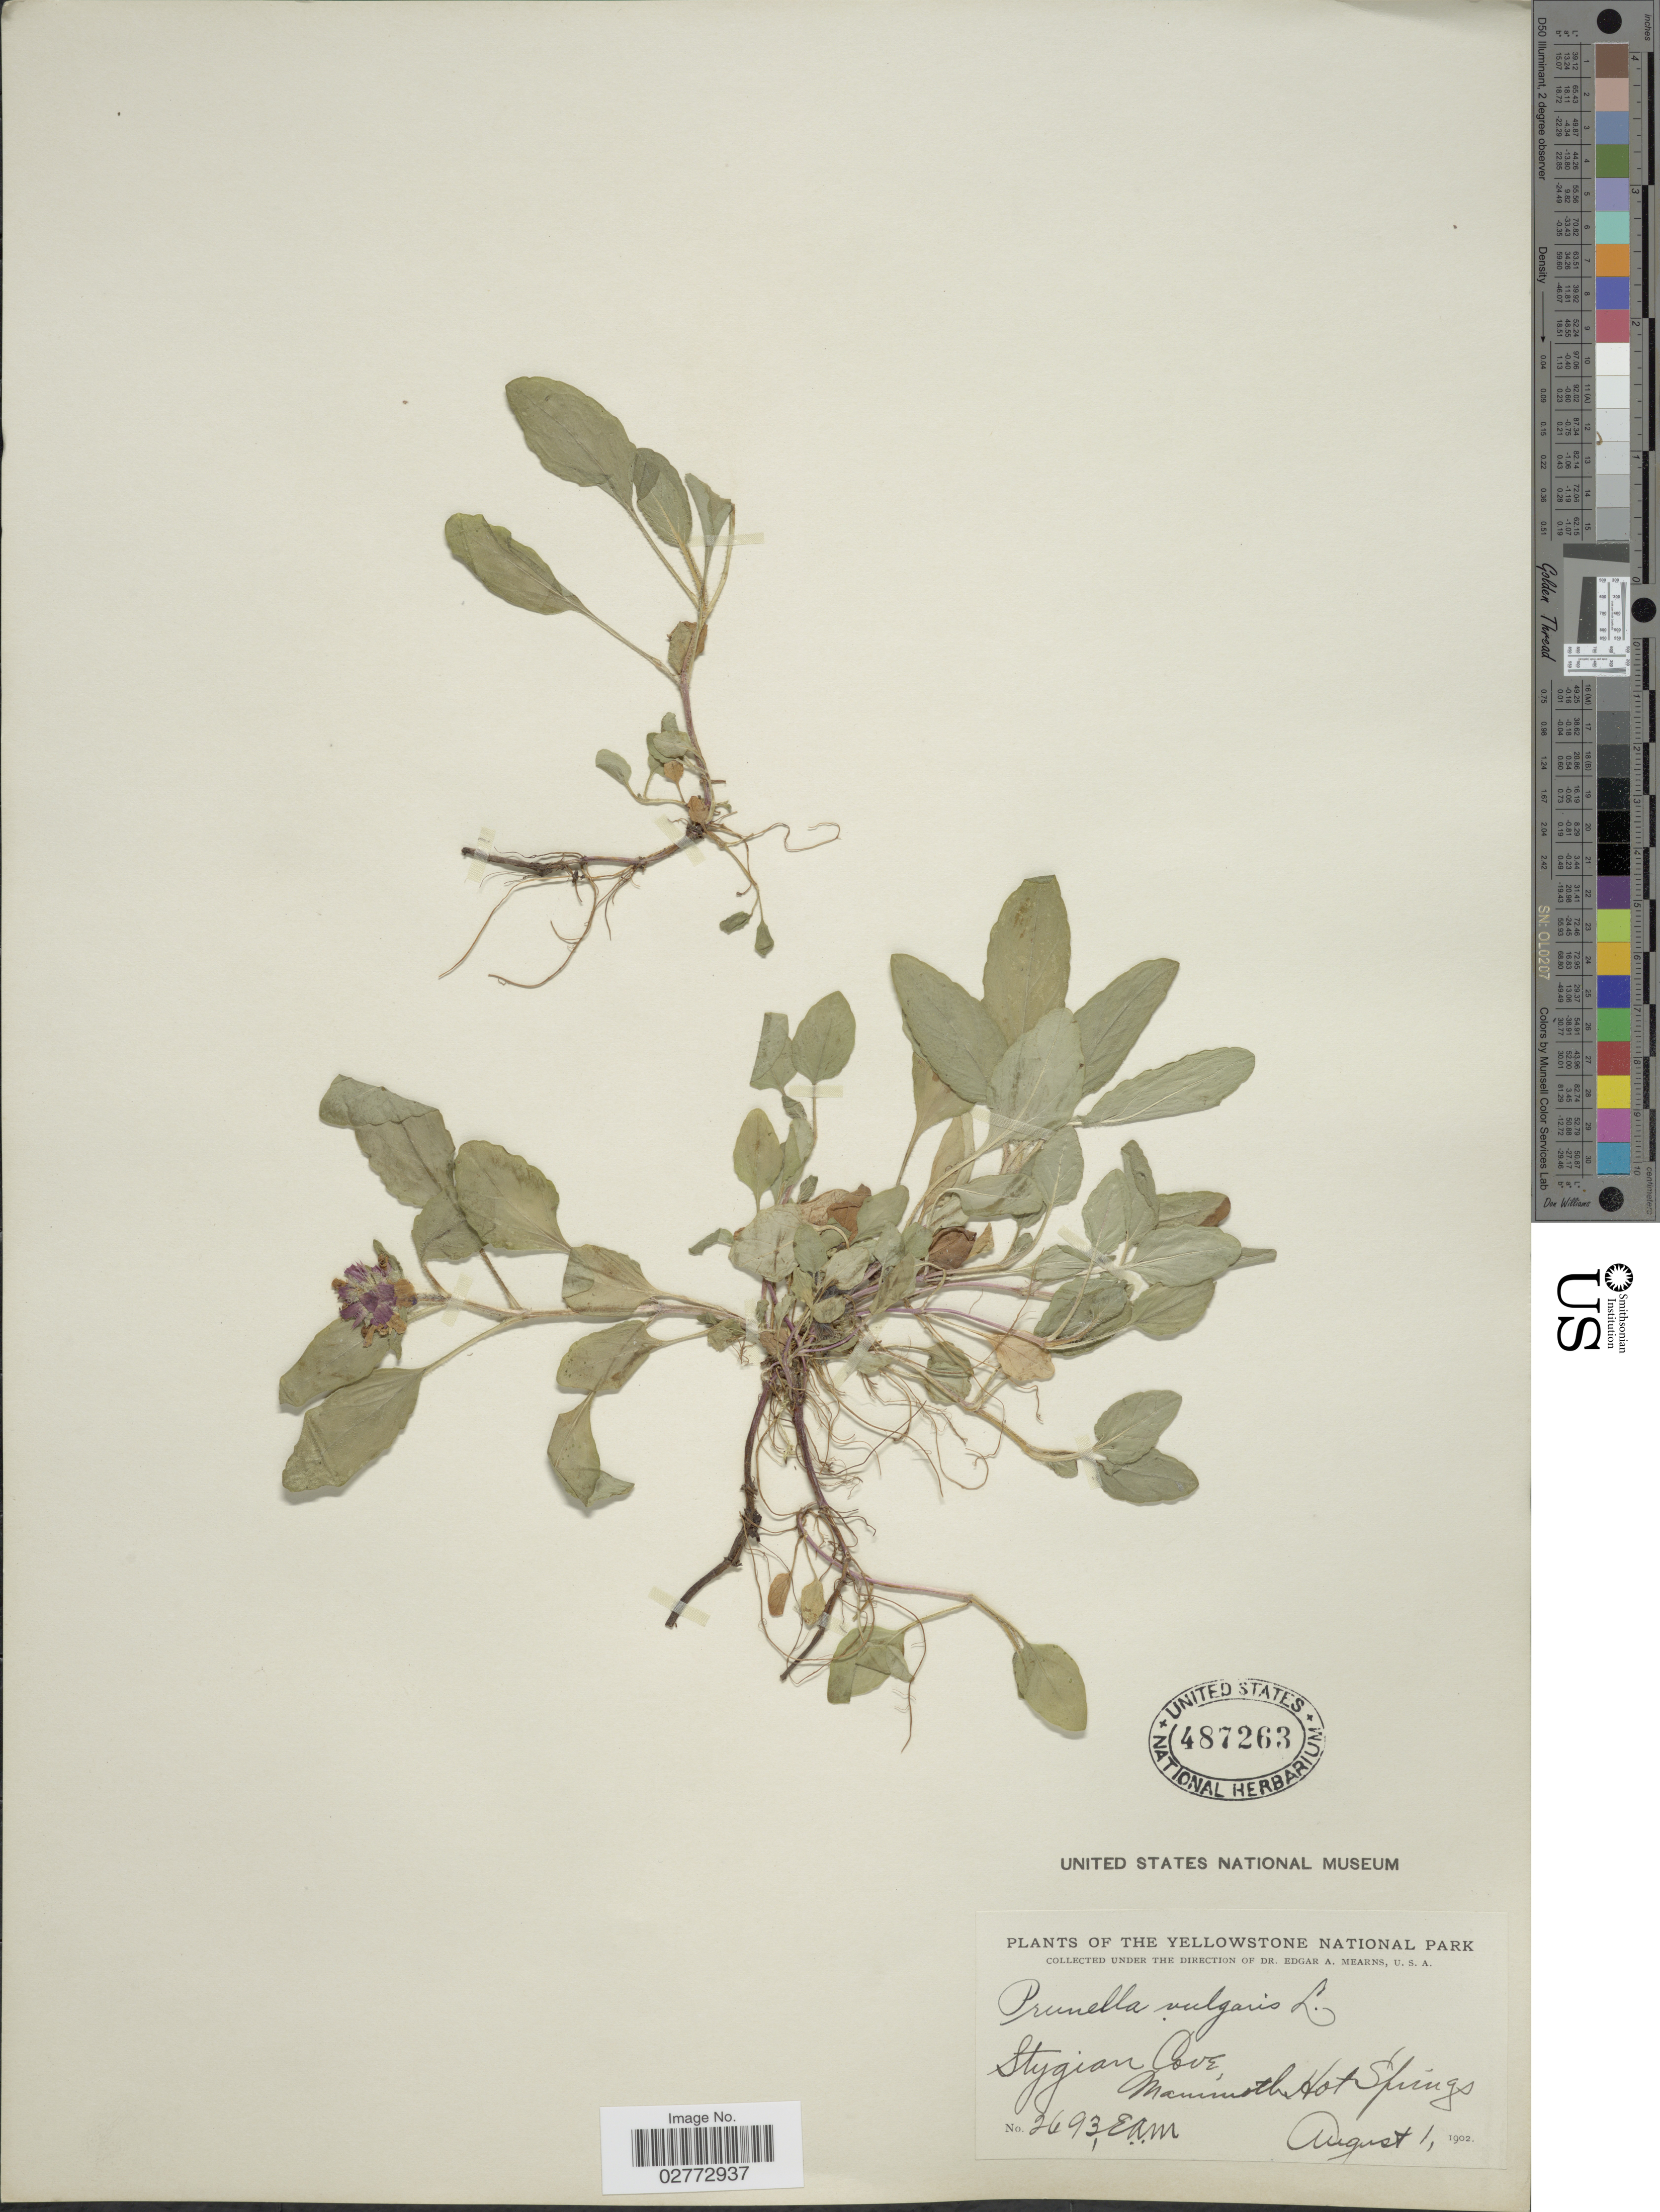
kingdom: Plantae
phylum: Tracheophyta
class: Magnoliopsida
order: Lamiales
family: Lamiaceae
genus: Prunella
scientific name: Prunella vulgaris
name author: L.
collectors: E. A. Mearns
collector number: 2693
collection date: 1902-08-01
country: United States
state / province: Wyoming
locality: The Yellowstone National Park. Stygian Cove. Mammoth Hot Springs.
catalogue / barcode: US 487263